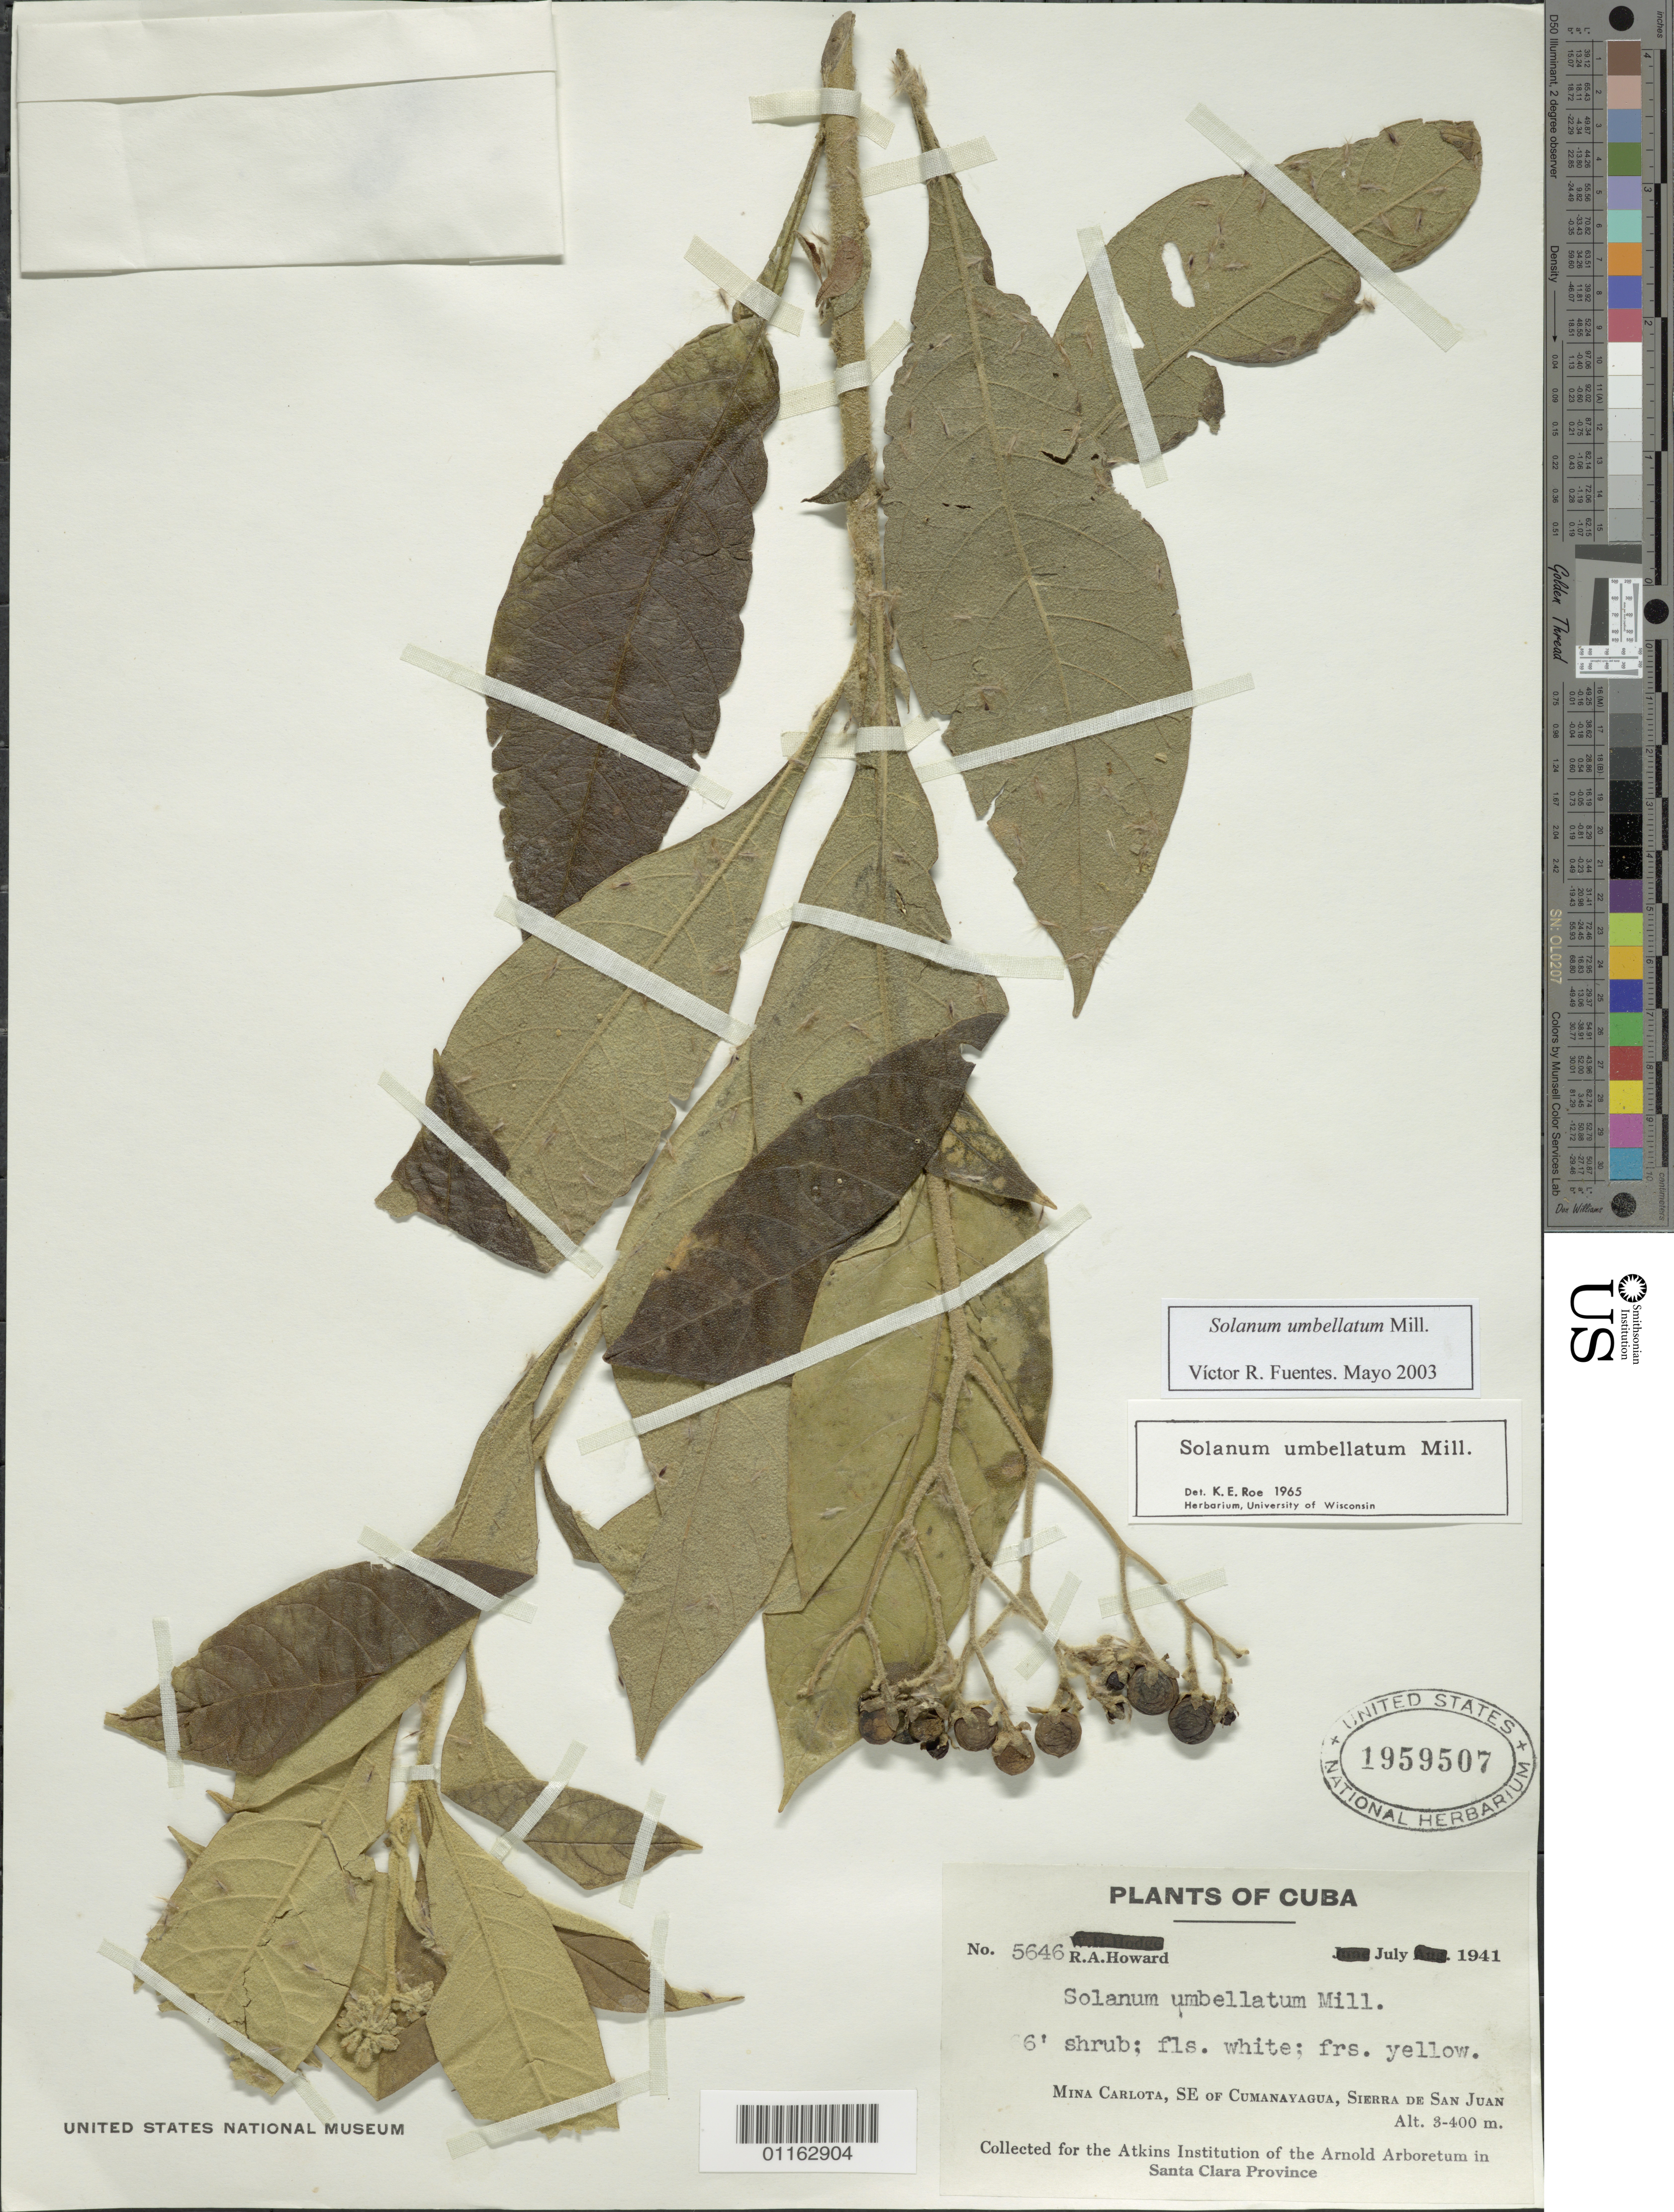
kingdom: Plantae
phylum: Tracheophyta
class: Magnoliopsida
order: Solanales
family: Solanaceae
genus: Solanum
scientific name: Solanum umbellatum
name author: Mill.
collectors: R. A. Howard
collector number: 5646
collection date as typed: Jul 1941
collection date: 1941-07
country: Cuba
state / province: Villa Clara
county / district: Santa Clara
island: Cuba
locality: Mina Carlota, SE of Cumanayagua, Sierra de San Juan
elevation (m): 3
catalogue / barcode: US 1959507